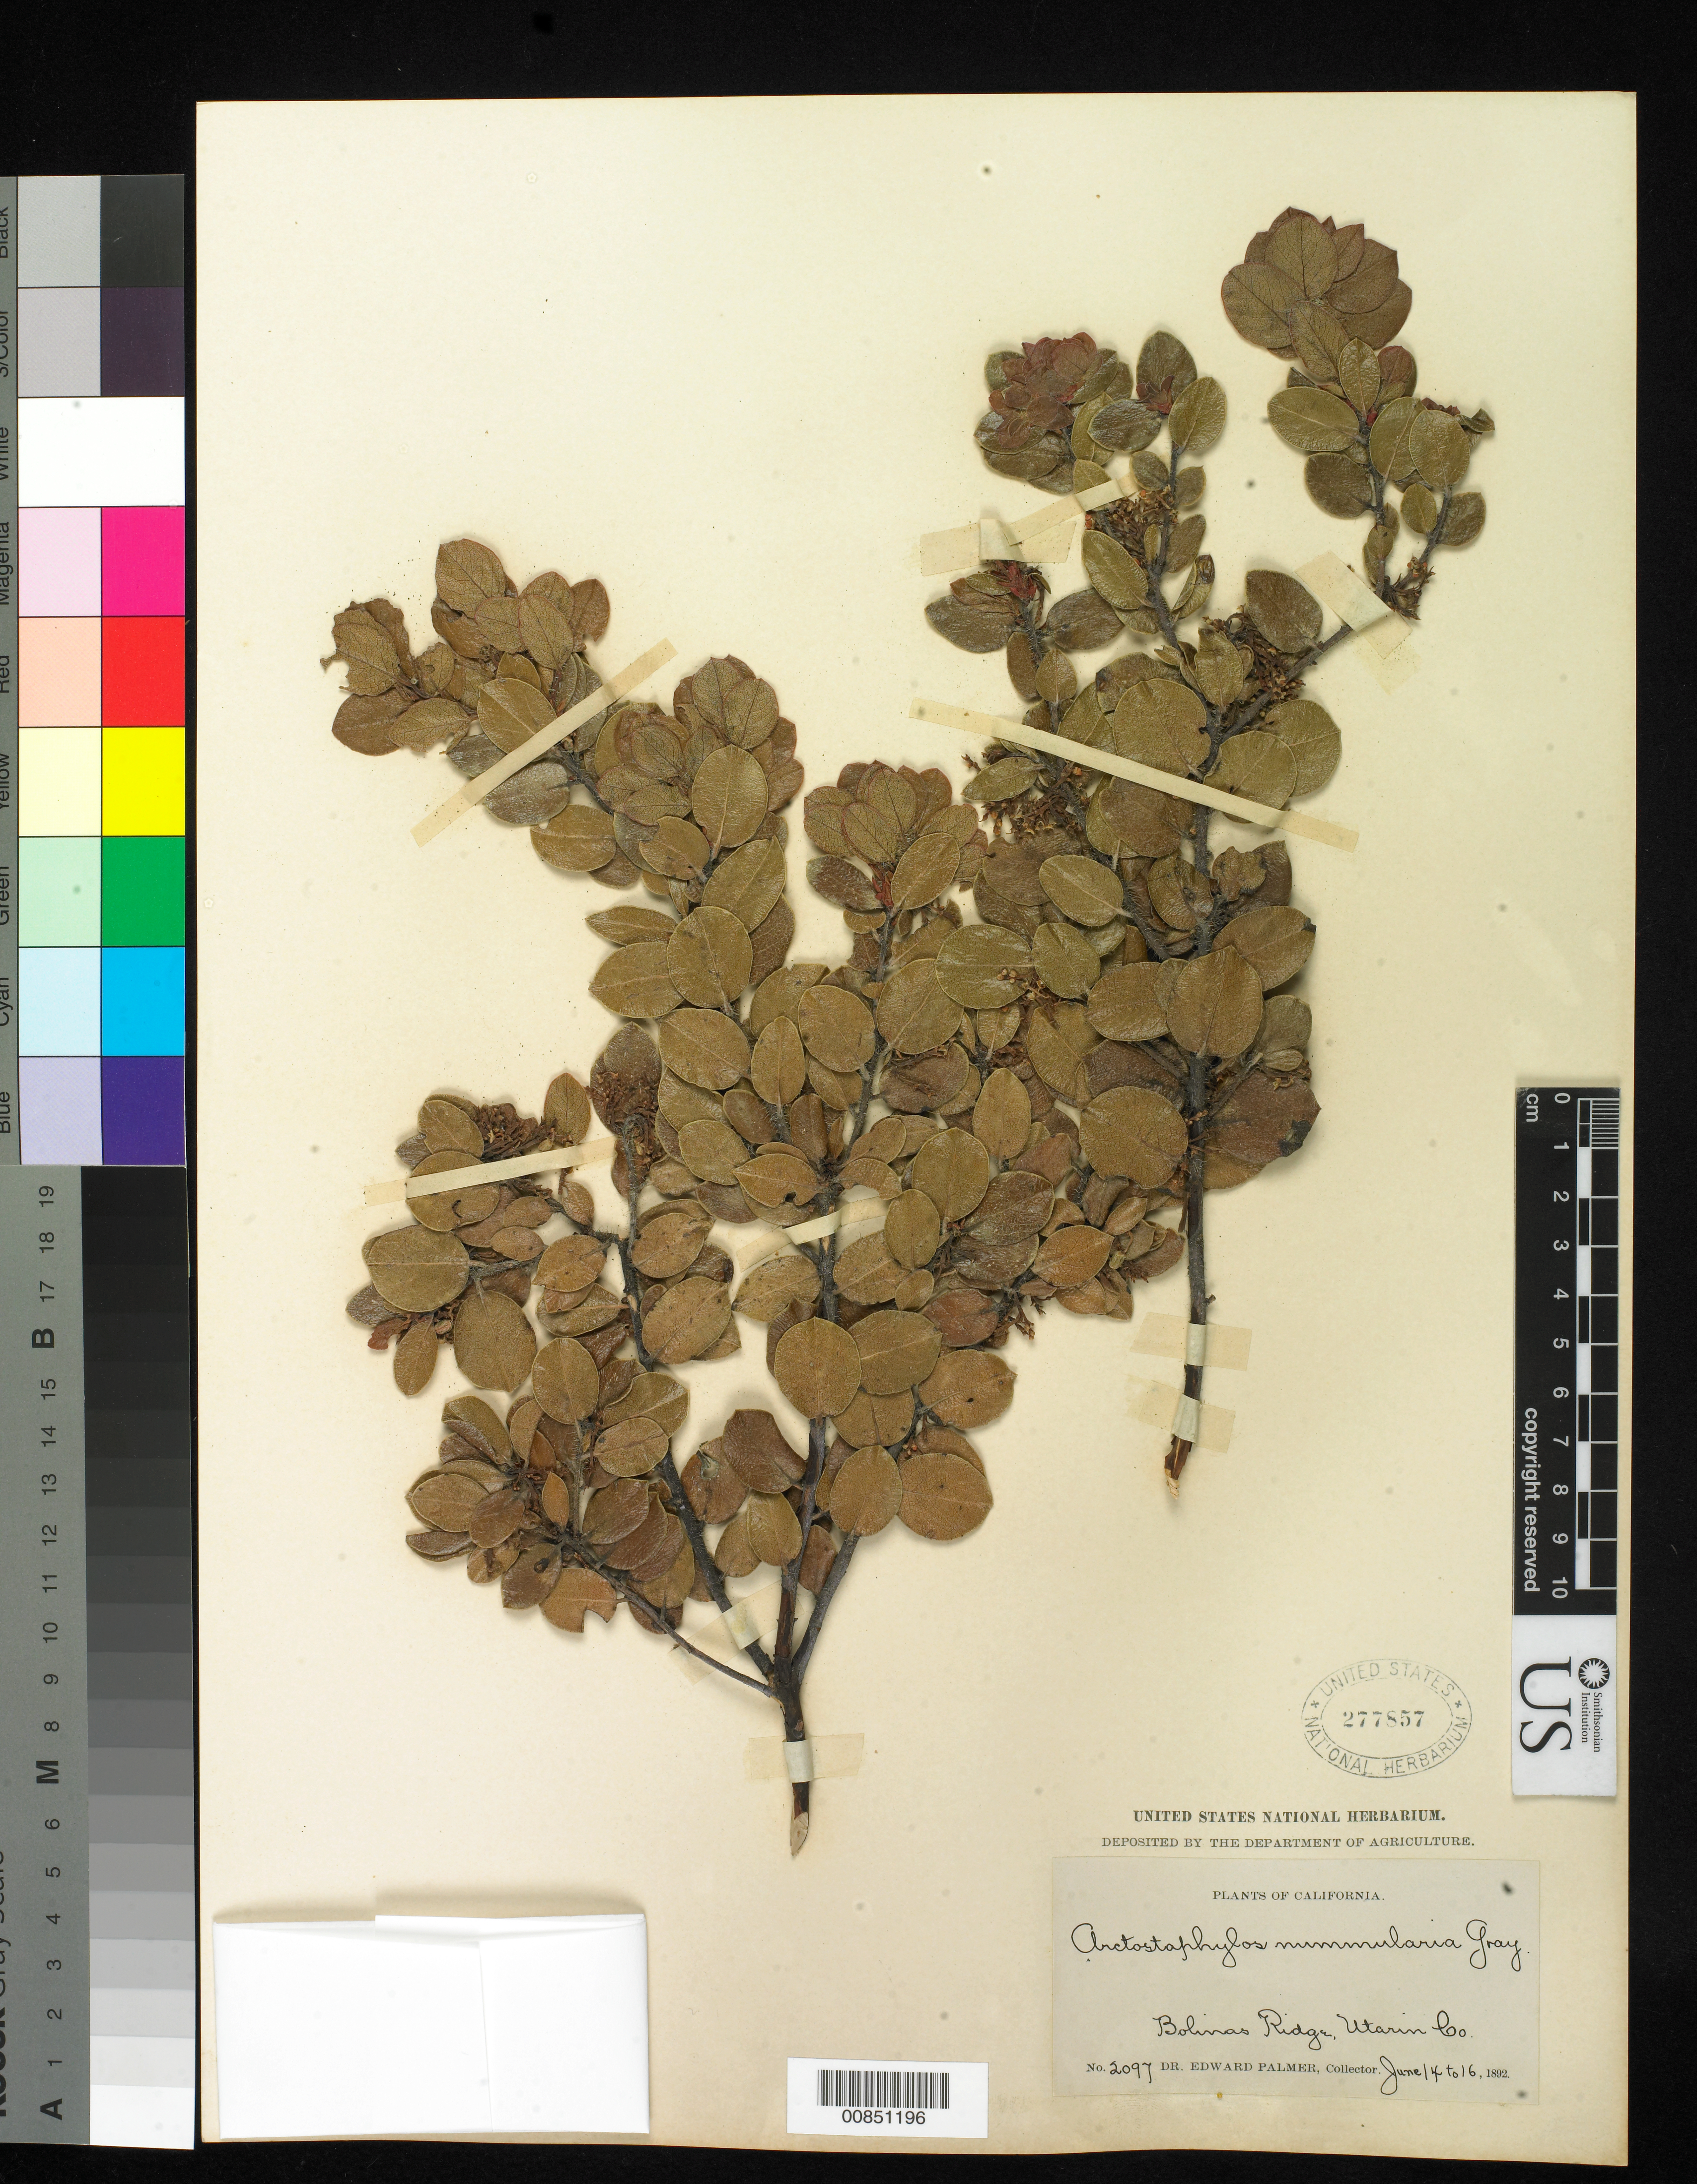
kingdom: Plantae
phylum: Tracheophyta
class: Magnoliopsida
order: Ericales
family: Ericaceae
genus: Arctostaphylos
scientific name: Arctostaphylos nummularia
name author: A. Gray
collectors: E. Palmer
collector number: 2097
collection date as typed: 14 Jun 1892 to 16 Jun 1892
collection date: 1892-06-14/1892-06-16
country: United States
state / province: California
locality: Bolinas Ridge, Utarin Co.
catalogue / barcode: US 277857